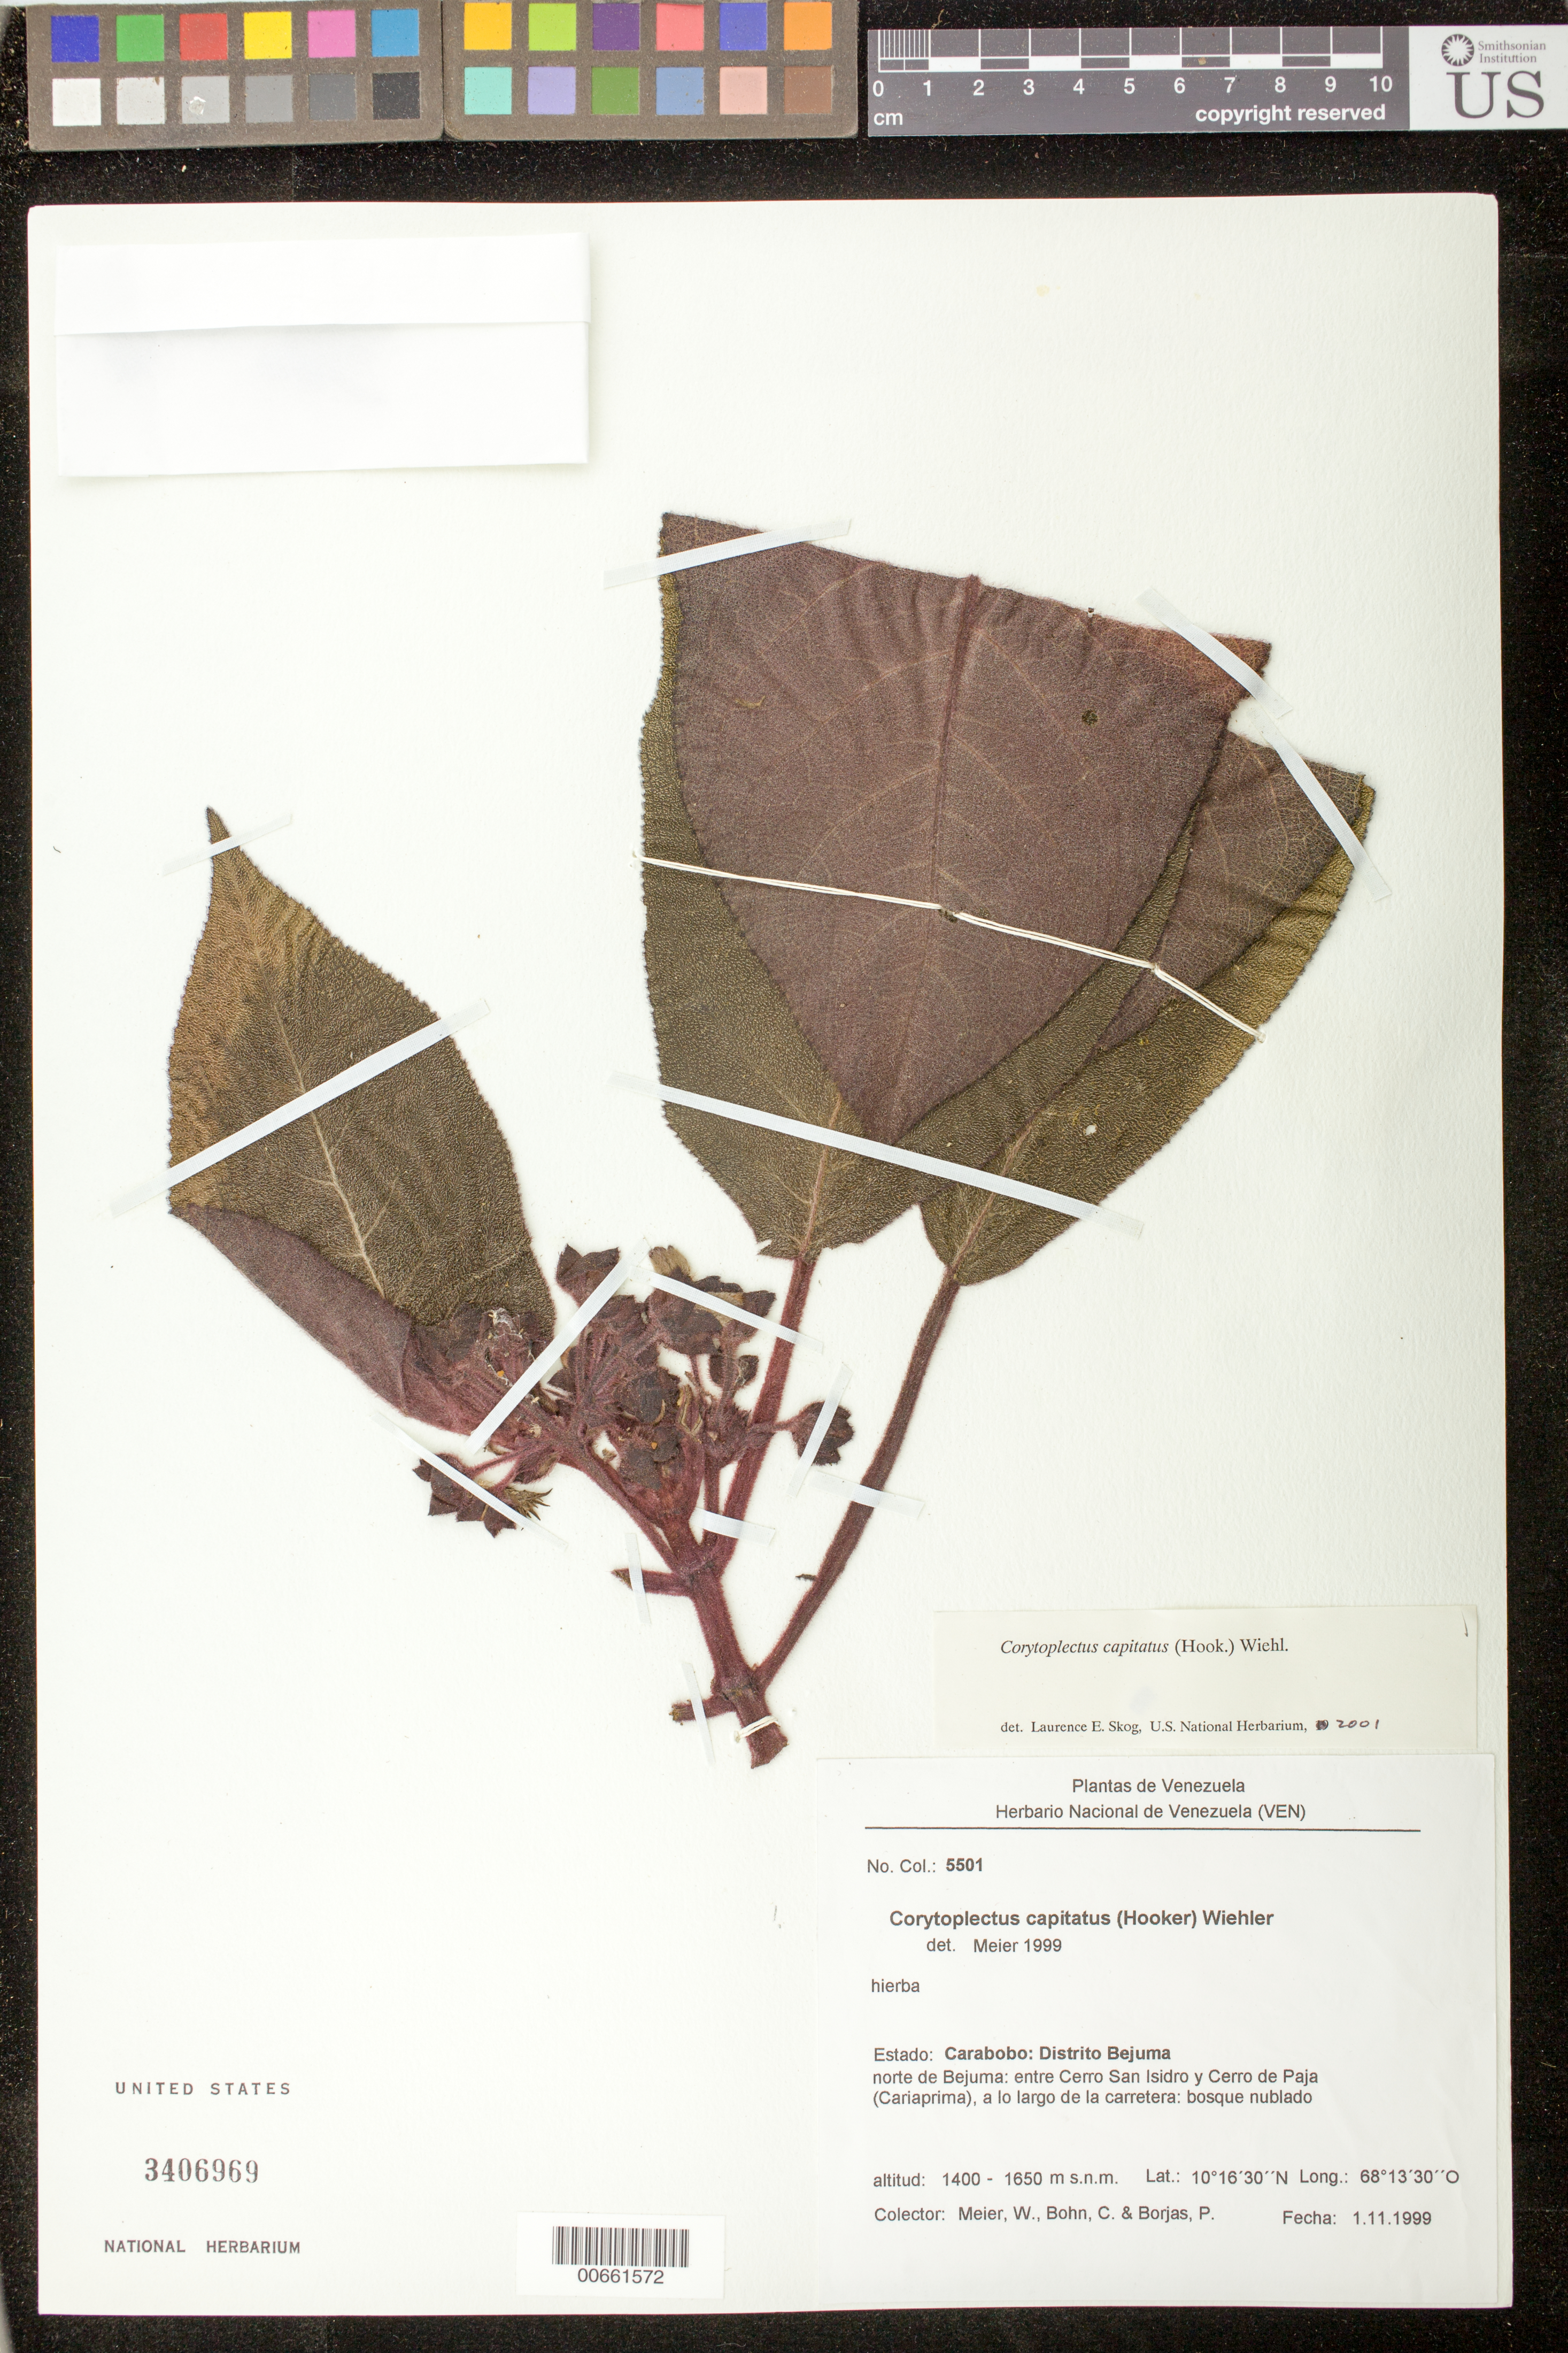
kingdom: Plantae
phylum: Tracheophyta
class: Magnoliopsida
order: Lamiales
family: Gesneriaceae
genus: Corytoplectus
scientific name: Corytoplectus capitatus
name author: (Hook.) Wiehler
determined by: Skog, Laurence E.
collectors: W. Meier, C. Bohn & P. Borjas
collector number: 5501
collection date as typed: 11 Nov 1999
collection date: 1999-11-11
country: Venezuela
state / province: Carabobo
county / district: Bejuma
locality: Distrito Bejuma; norte de Bejuma: entre Cerro San Isidro y Cerro de Paja (Cariaprima), a lo largo de la carretera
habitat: Bosque nublado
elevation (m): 1400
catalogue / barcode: US 3406969